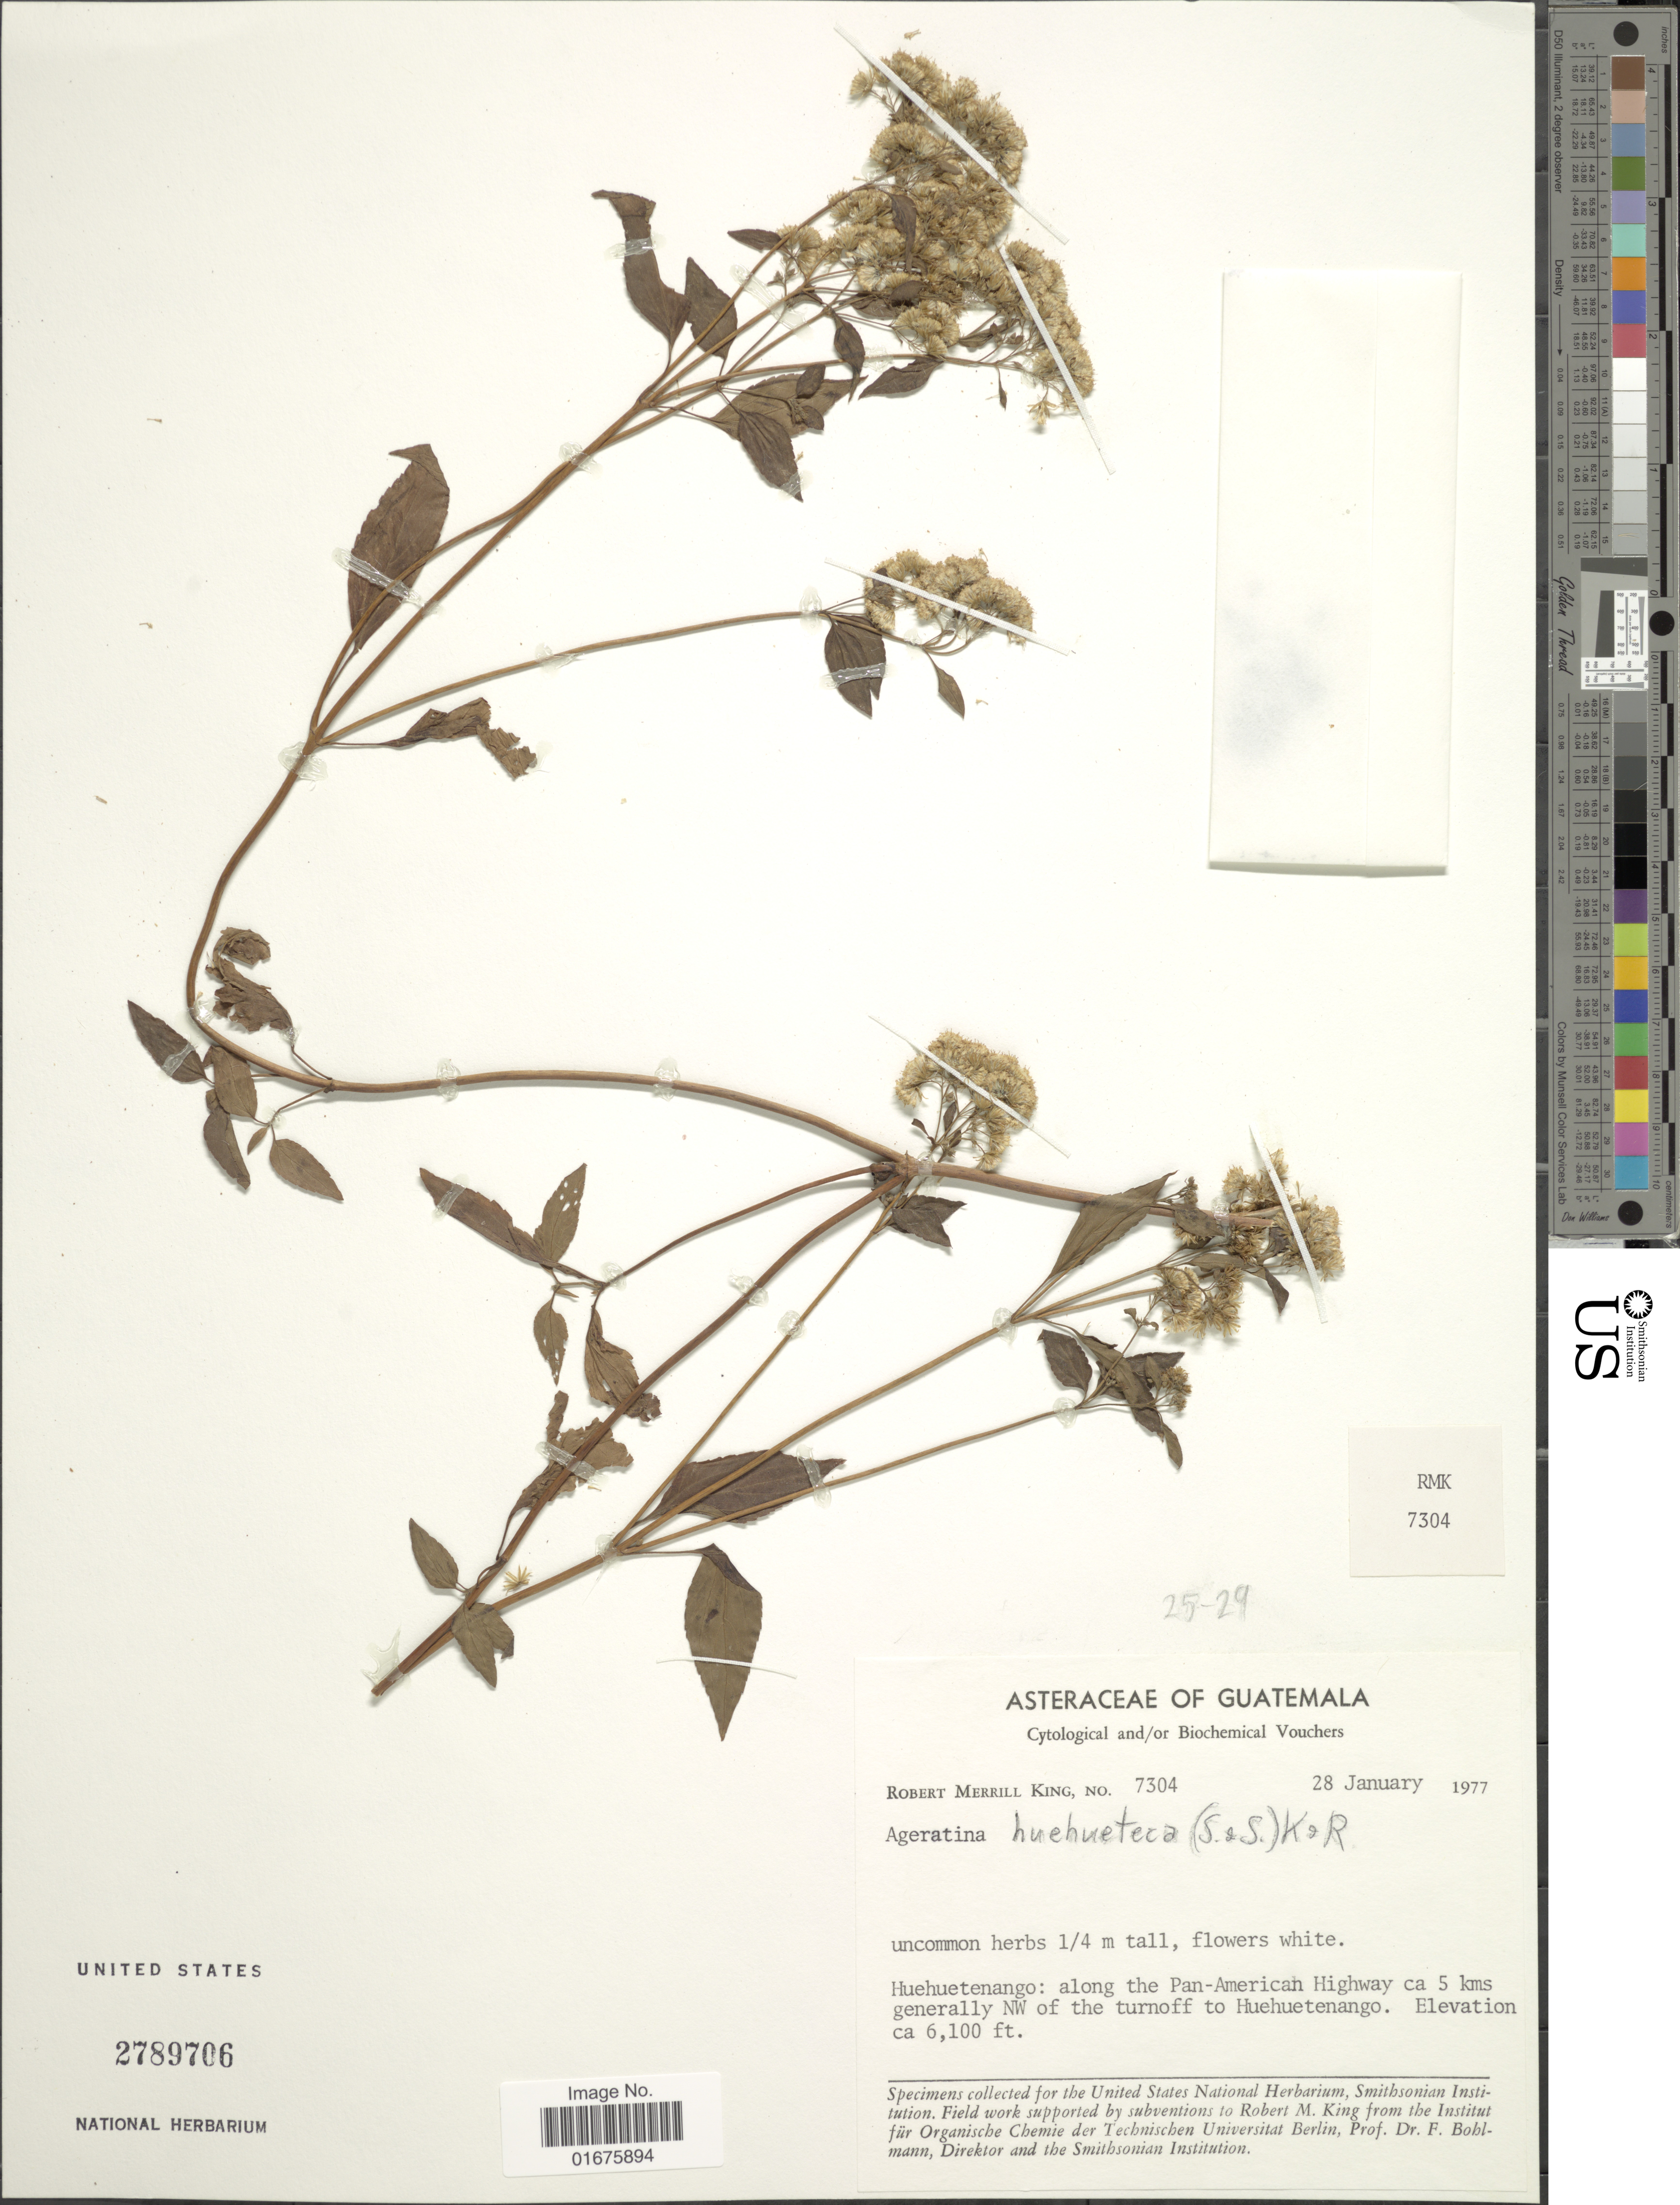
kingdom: Plantae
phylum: Tracheophyta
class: Magnoliopsida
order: Asterales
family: Asteraceae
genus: Ageratina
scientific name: Ageratina huehueteca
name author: (Standl. & Steyerm.) R.M. King & H. Rob.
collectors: R. M. King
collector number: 7304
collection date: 1977-01-28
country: Guatemala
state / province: Huehuetenango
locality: Along the Pan-American Highway ca 5 kms generally NW of the turnoff to Huehuetenango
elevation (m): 1859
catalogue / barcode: US 2789706